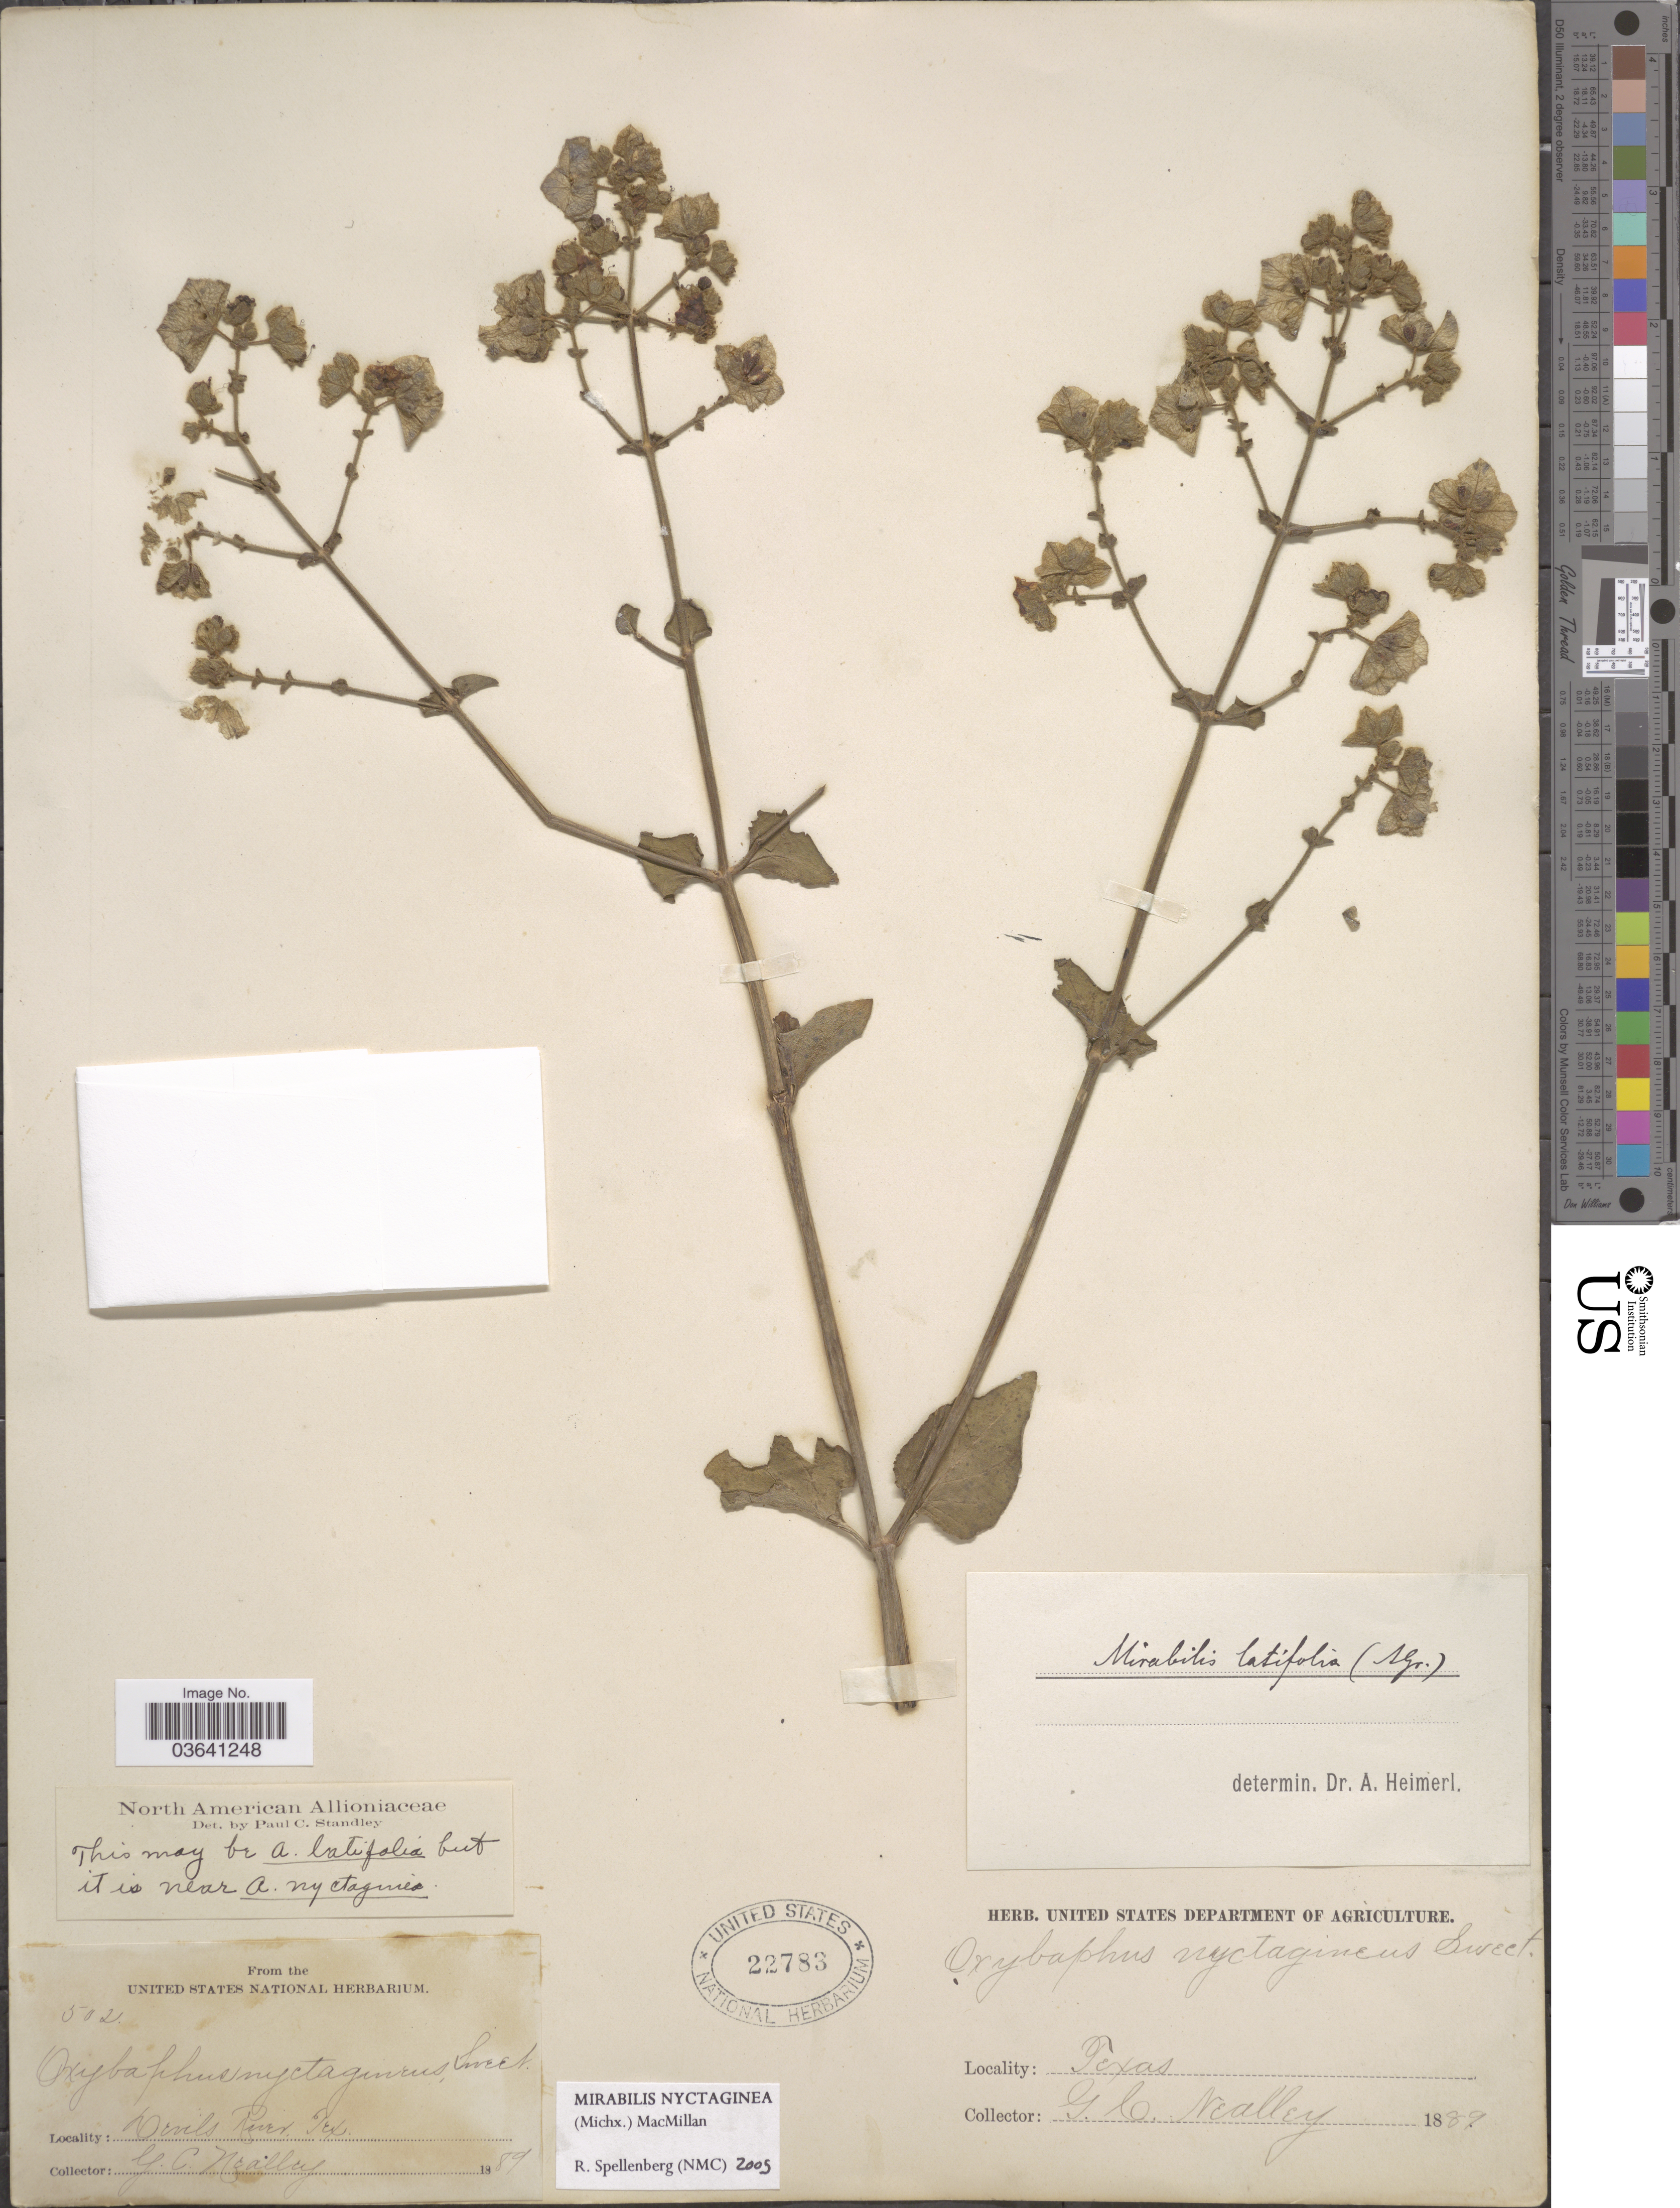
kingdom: Plantae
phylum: Tracheophyta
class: Magnoliopsida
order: Caryophyllales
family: Nyctaginaceae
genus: Mirabilis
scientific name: Mirabilis nyctaginea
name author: (Michx.) MacMill.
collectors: G. C. Nealley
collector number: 502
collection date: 1889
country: United States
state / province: Texas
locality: Devils River.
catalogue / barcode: US 22783